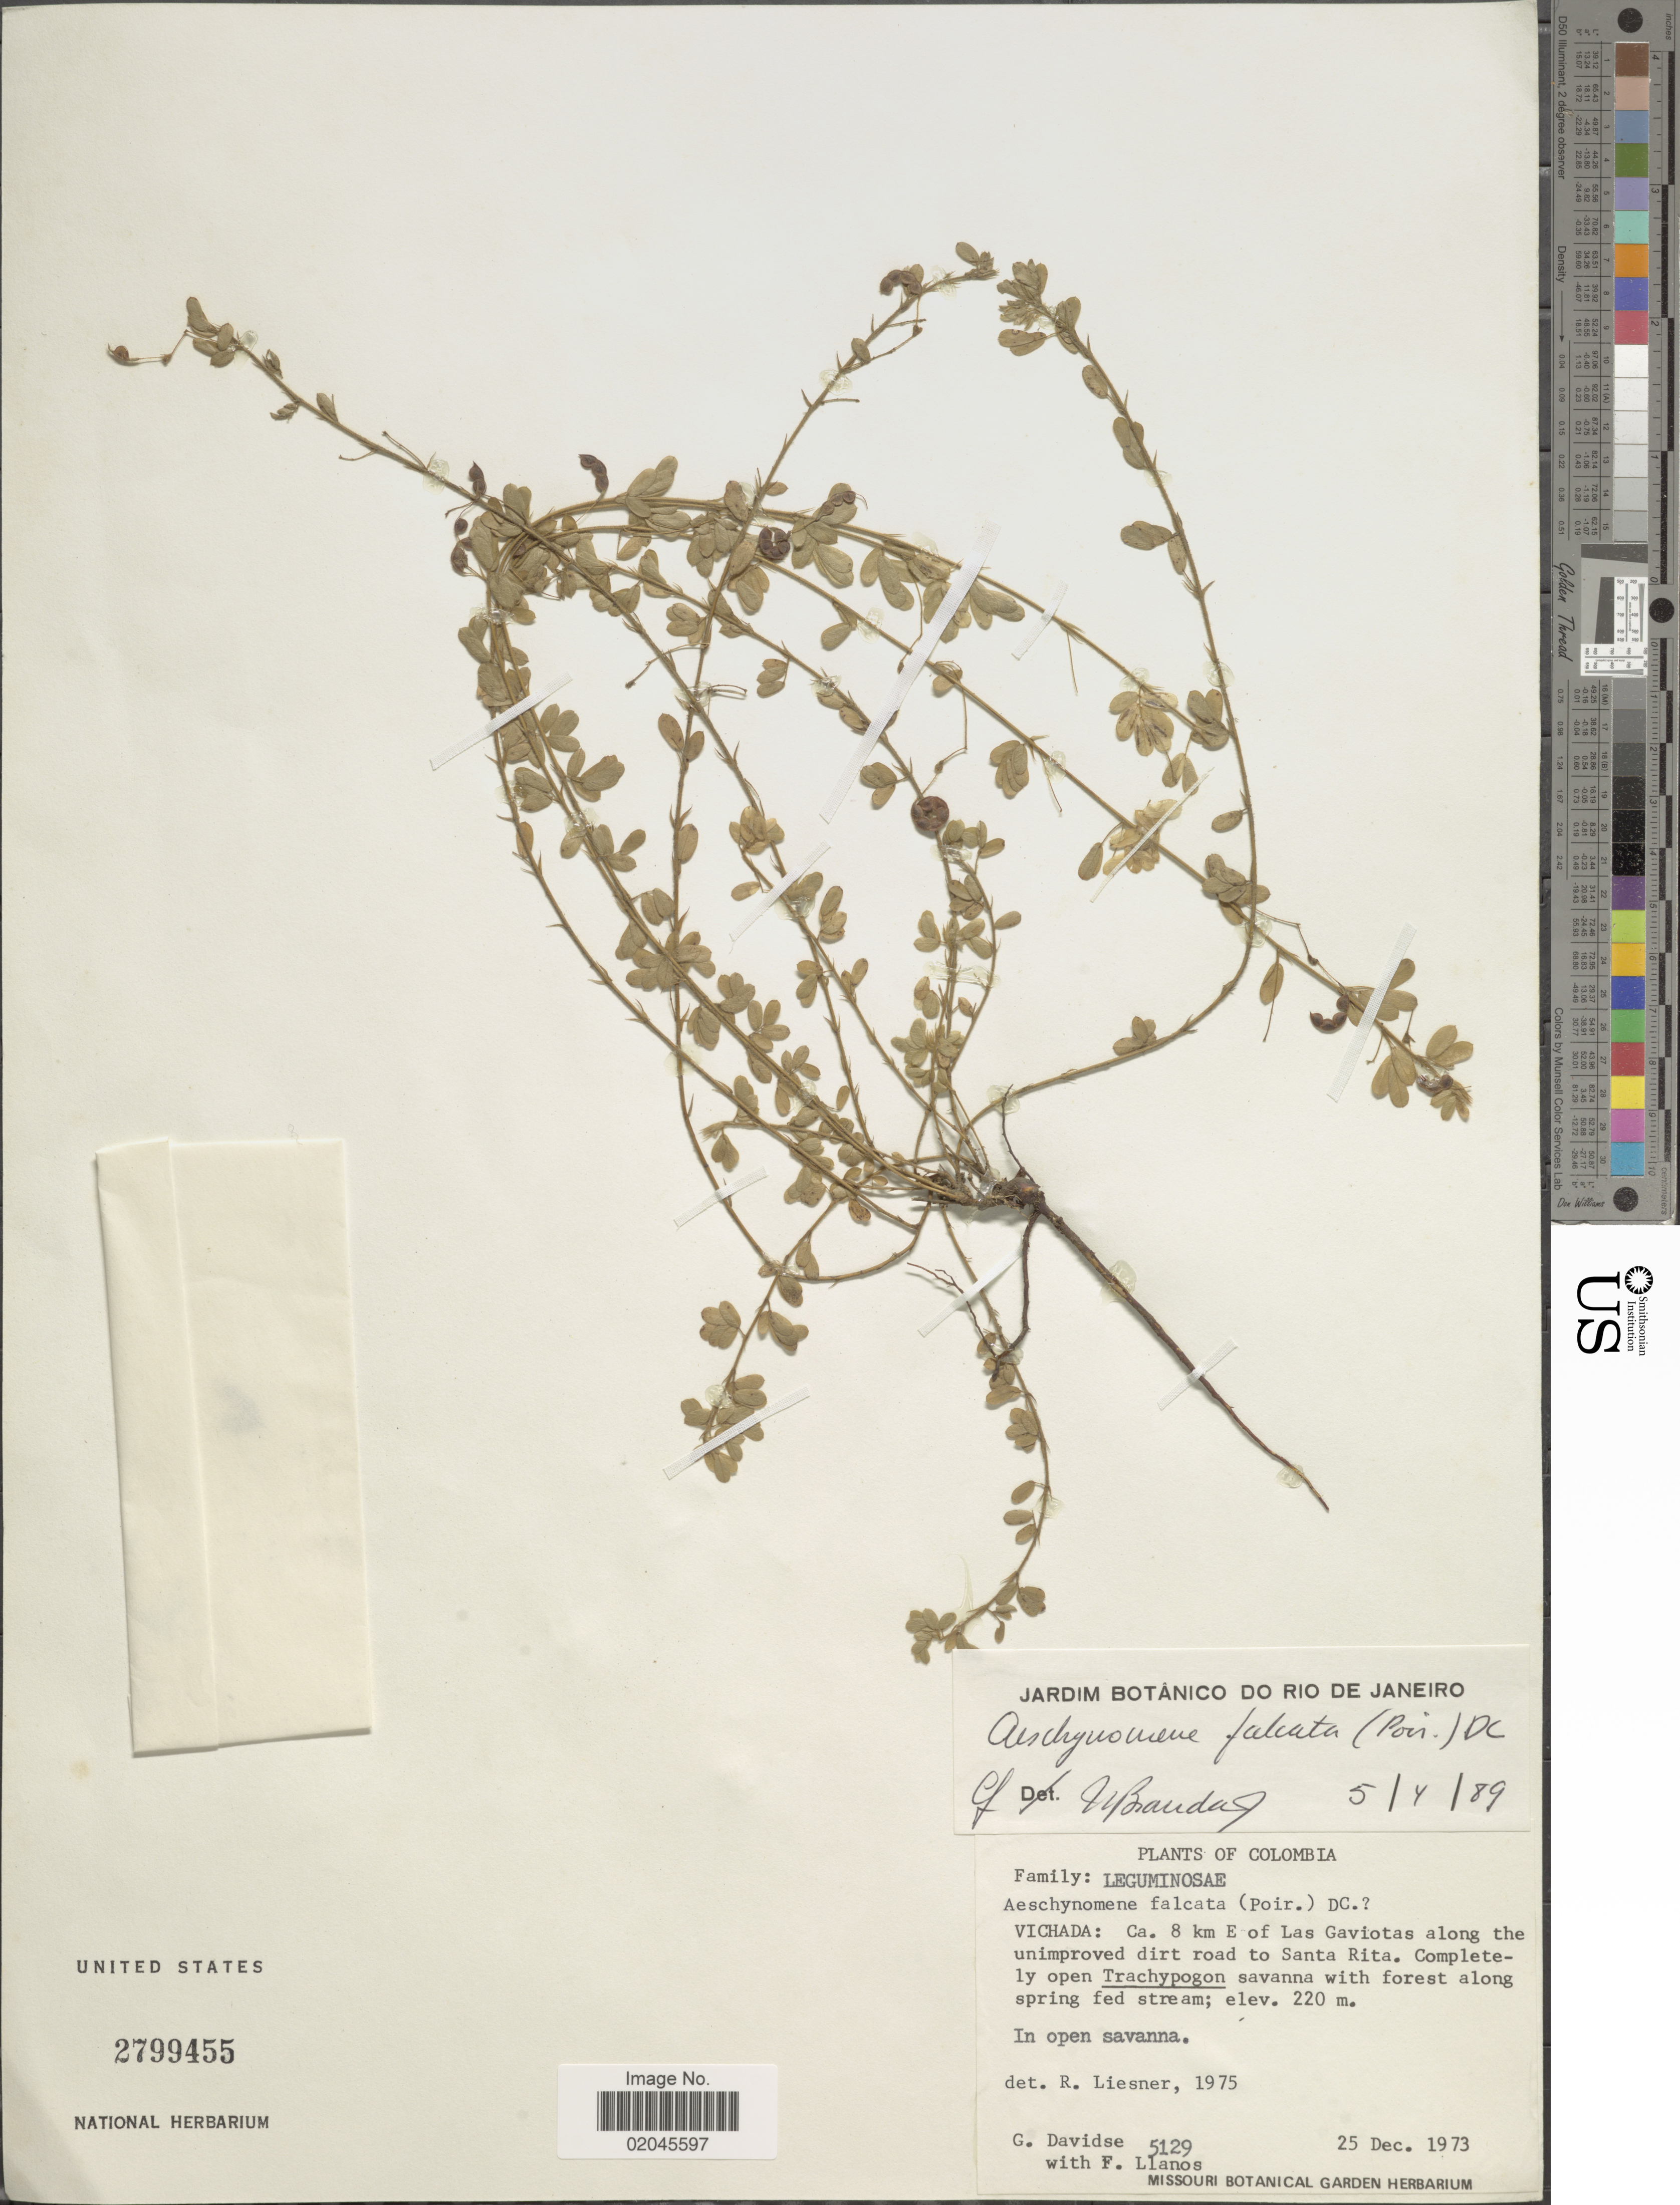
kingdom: Plantae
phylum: Tracheophyta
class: Magnoliopsida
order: Fabales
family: Fabaceae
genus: Aeschynomene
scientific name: Aeschynomene falcata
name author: (Poir.) DC.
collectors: G. Davidse & F. Llanos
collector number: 5129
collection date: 1973-12-25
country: Colombia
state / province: Vichada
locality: Ca.8 km E of Las Gaviotas along the unimproved dirt road to Santa Rita, completely open savanna with forest along spring fed stream.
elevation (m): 220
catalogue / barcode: US 2799455